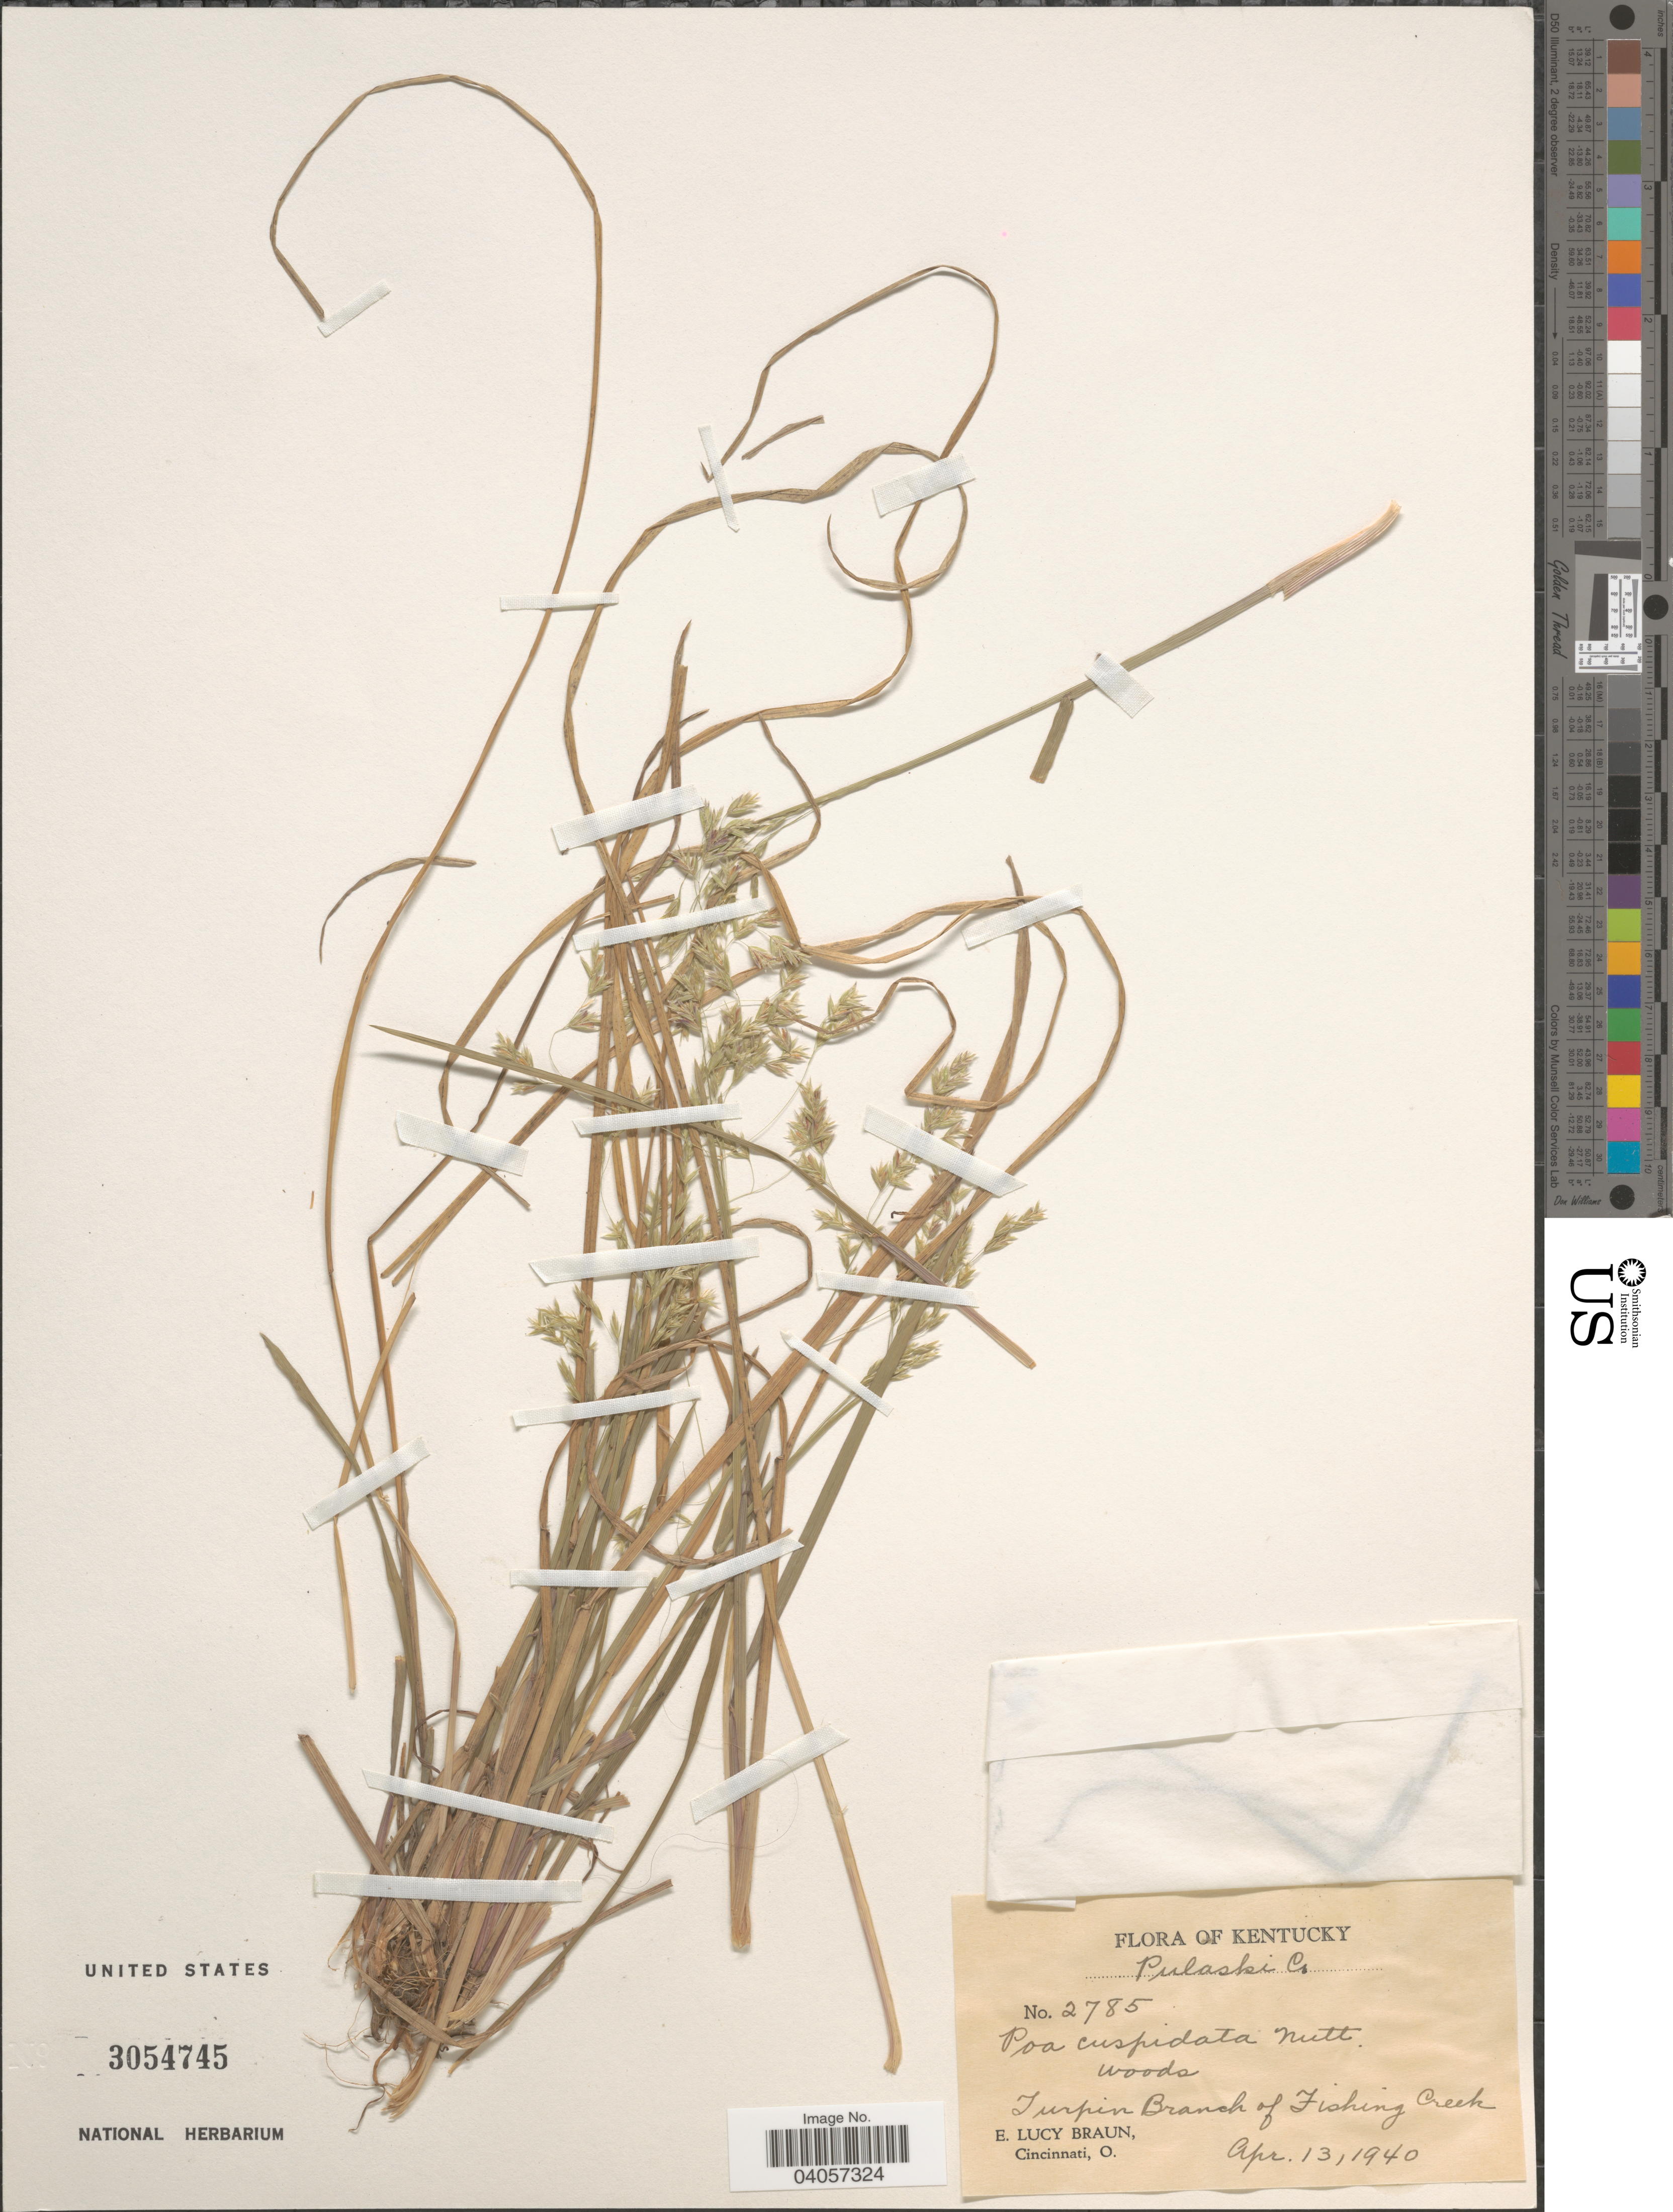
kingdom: Plantae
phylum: Tracheophyta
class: Liliopsida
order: Poales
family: Poaceae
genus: Poa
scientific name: Poa cuspidata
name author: Nutt.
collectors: E. L. Braun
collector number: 2785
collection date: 1940-04-13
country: United States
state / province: Kentucky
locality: Pulaski Co. Turpin Branch of Fishing Creek.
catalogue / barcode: US 3054745